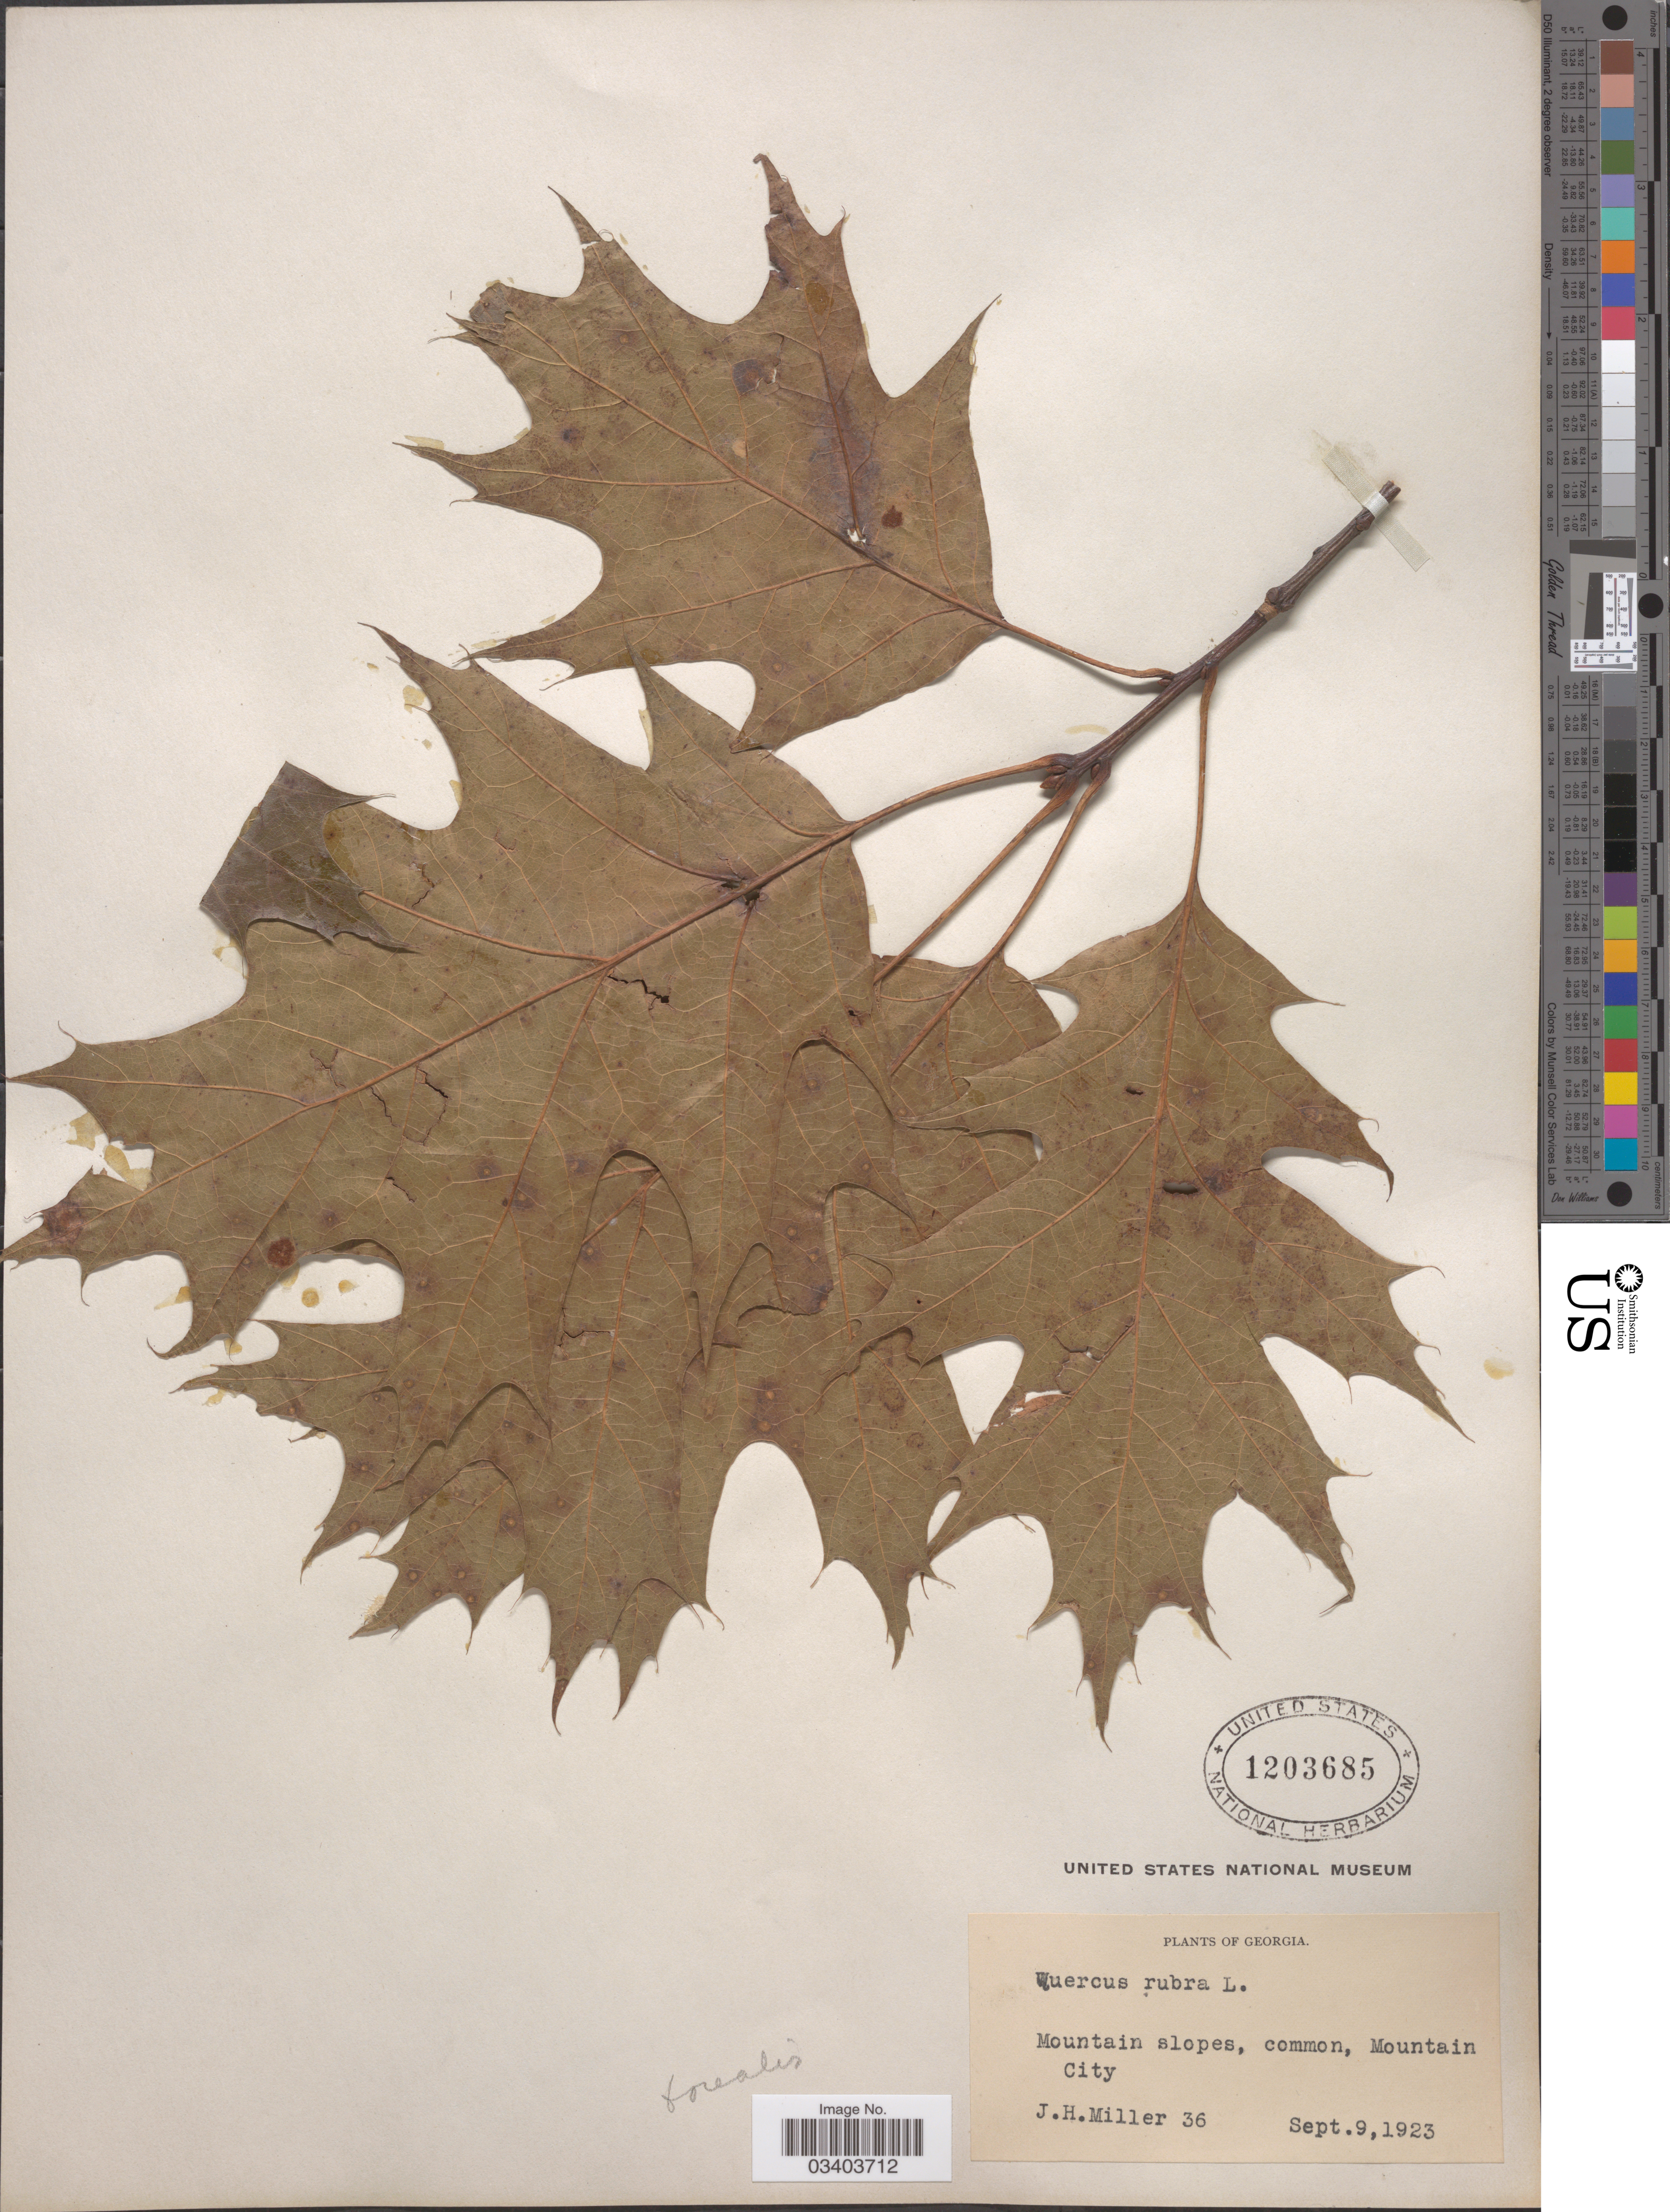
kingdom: Plantae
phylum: Tracheophyta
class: Magnoliopsida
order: Fagales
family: Fagaceae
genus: Quercus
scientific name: Quercus borealis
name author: F. Michx.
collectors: J. H. Miller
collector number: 36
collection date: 1923-09-09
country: United States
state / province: Georgia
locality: Mountain slopes, Mountain City.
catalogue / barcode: US 1203685